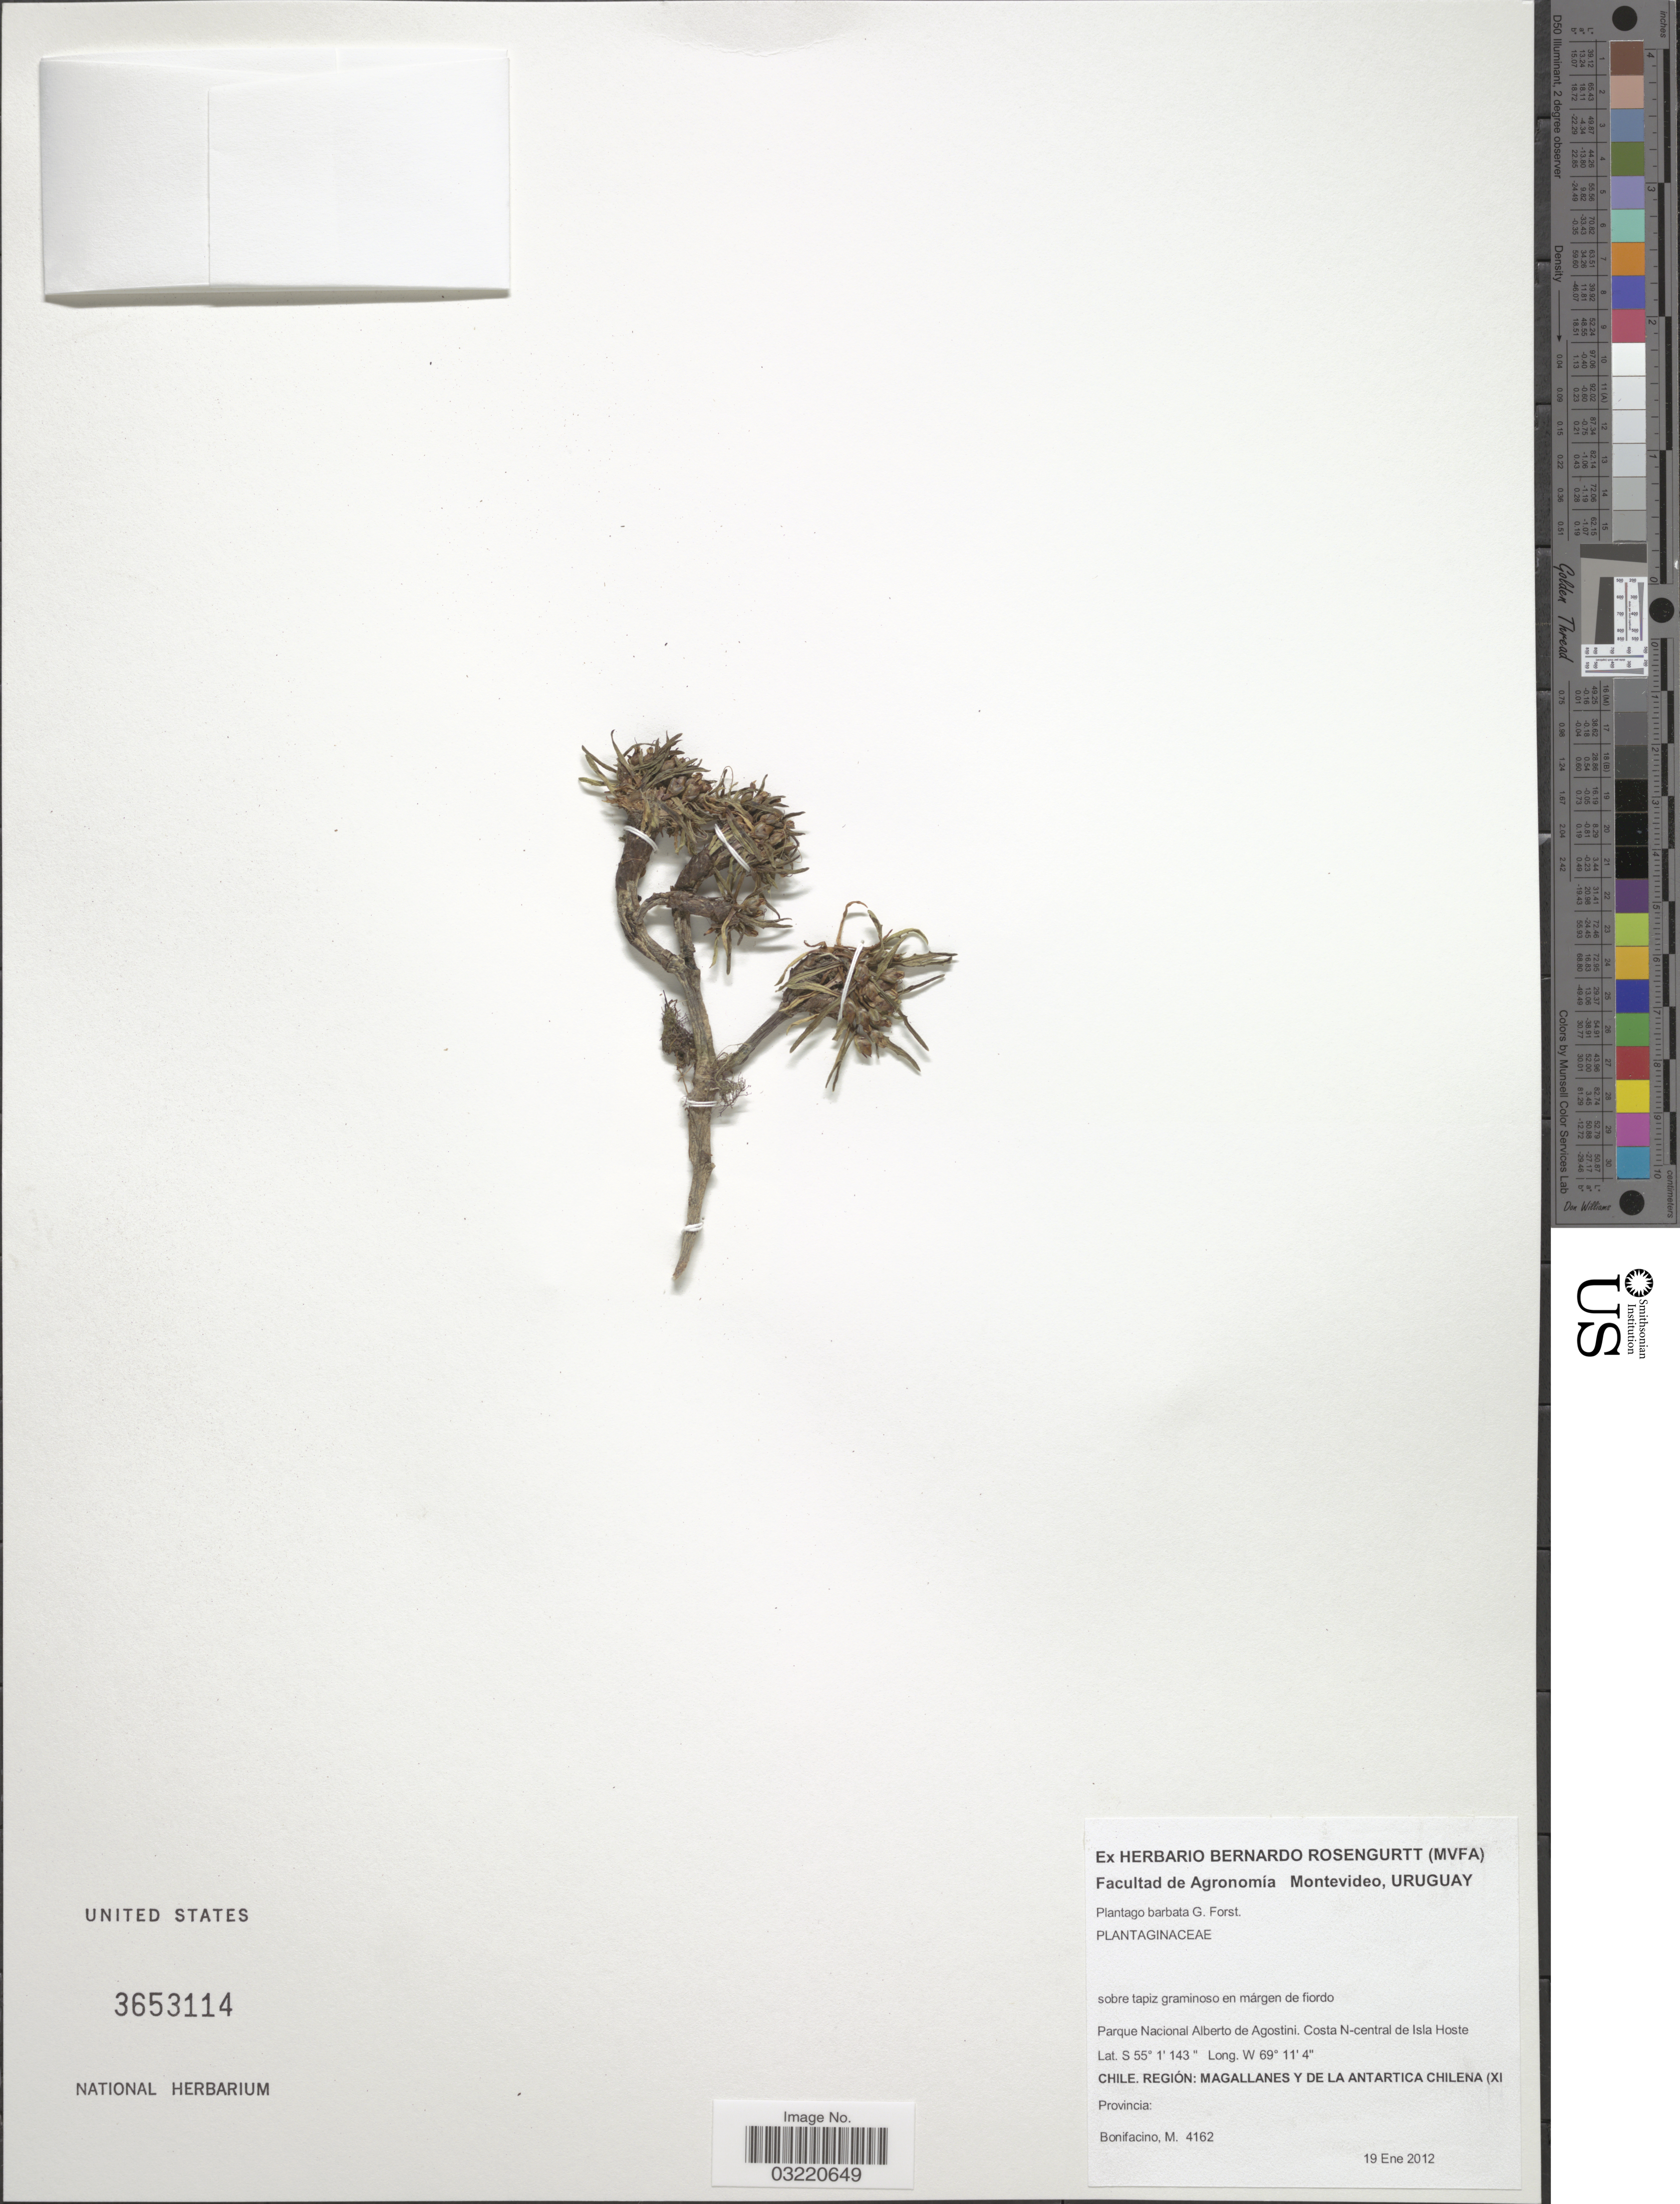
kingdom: Plantae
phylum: Tracheophyta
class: Magnoliopsida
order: Lamiales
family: Plantaginaceae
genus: Plantago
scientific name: Plantago barbata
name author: G. Forst.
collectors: M. Bonifacino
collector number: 4162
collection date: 2012-01-19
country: Chile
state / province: Magallanes y de la Antártica Chilena (XII)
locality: Parque Nacional Alberto de Agostini. Costa N-central de Isla Hoste.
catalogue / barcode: US 3653114